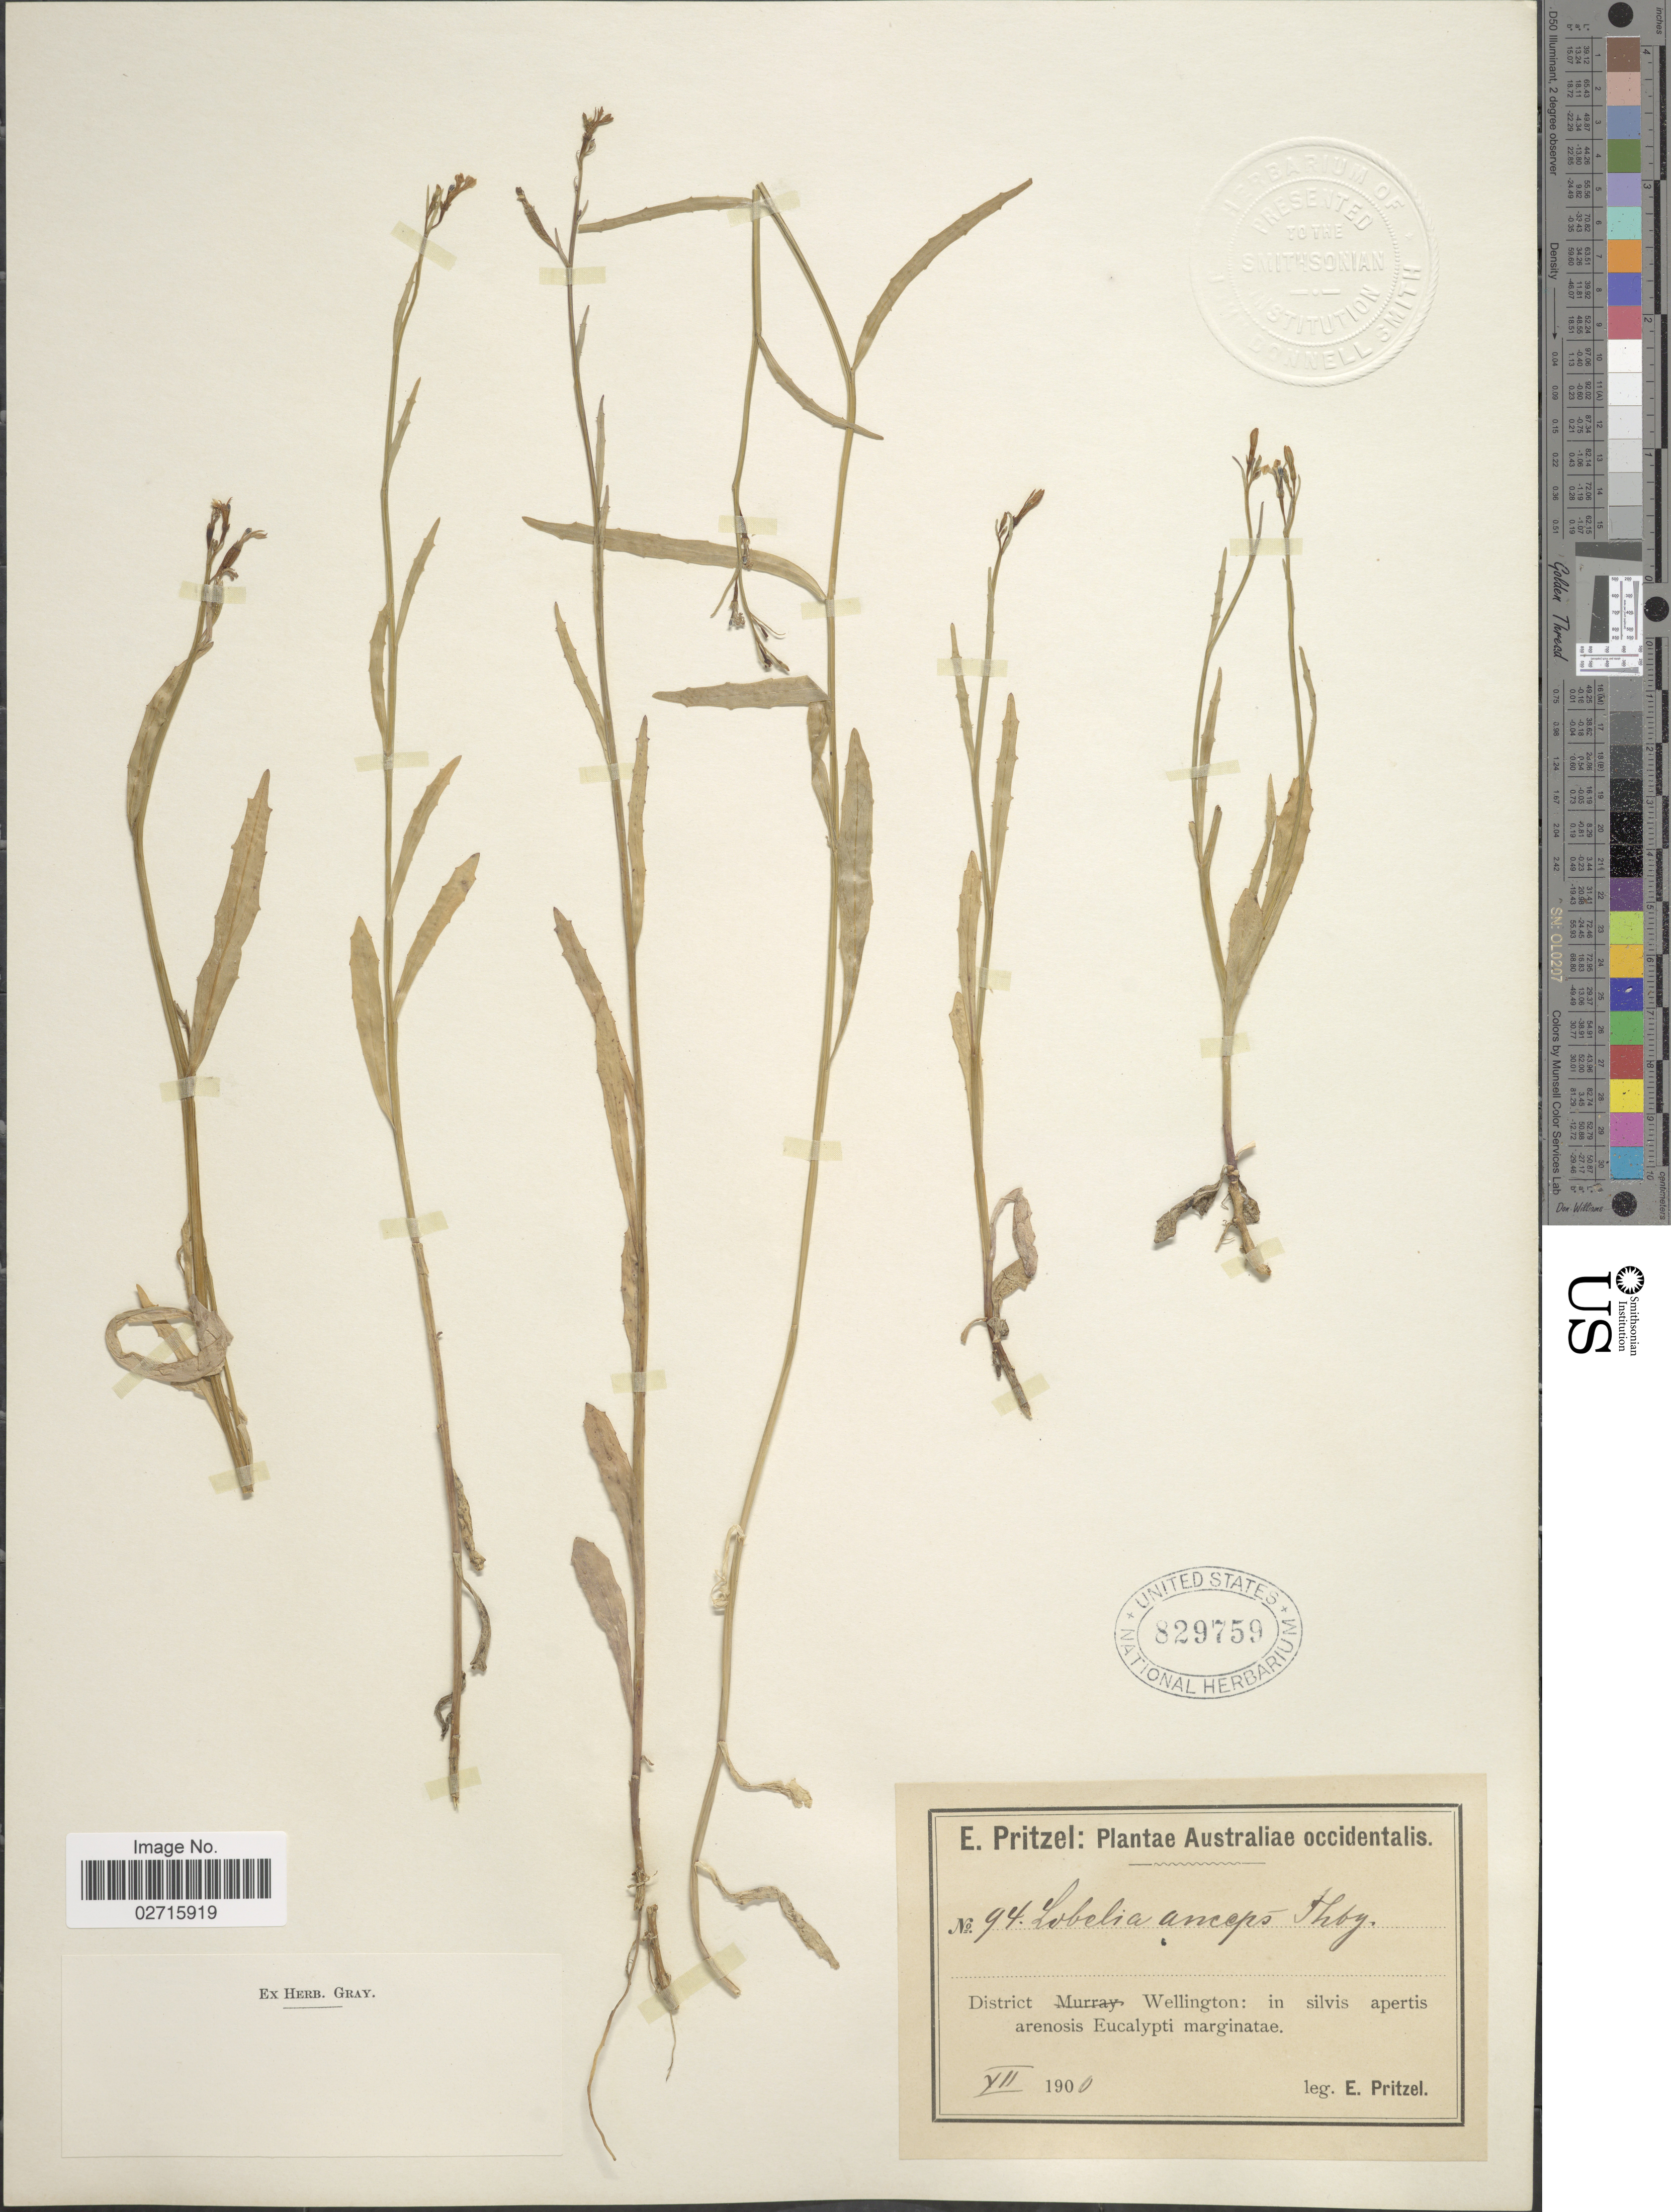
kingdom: Plantae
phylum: Tracheophyta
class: Magnoliopsida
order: Asterales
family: Campanulaceae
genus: Lobelia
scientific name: Lobelia anceps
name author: L. f.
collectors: E. G. Pritzel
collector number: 94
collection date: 1900-12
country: Australia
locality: Australiae occidentalis, District Wellington: in silvis apertis arenosis Eucalypti marginatae.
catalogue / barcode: US 829759